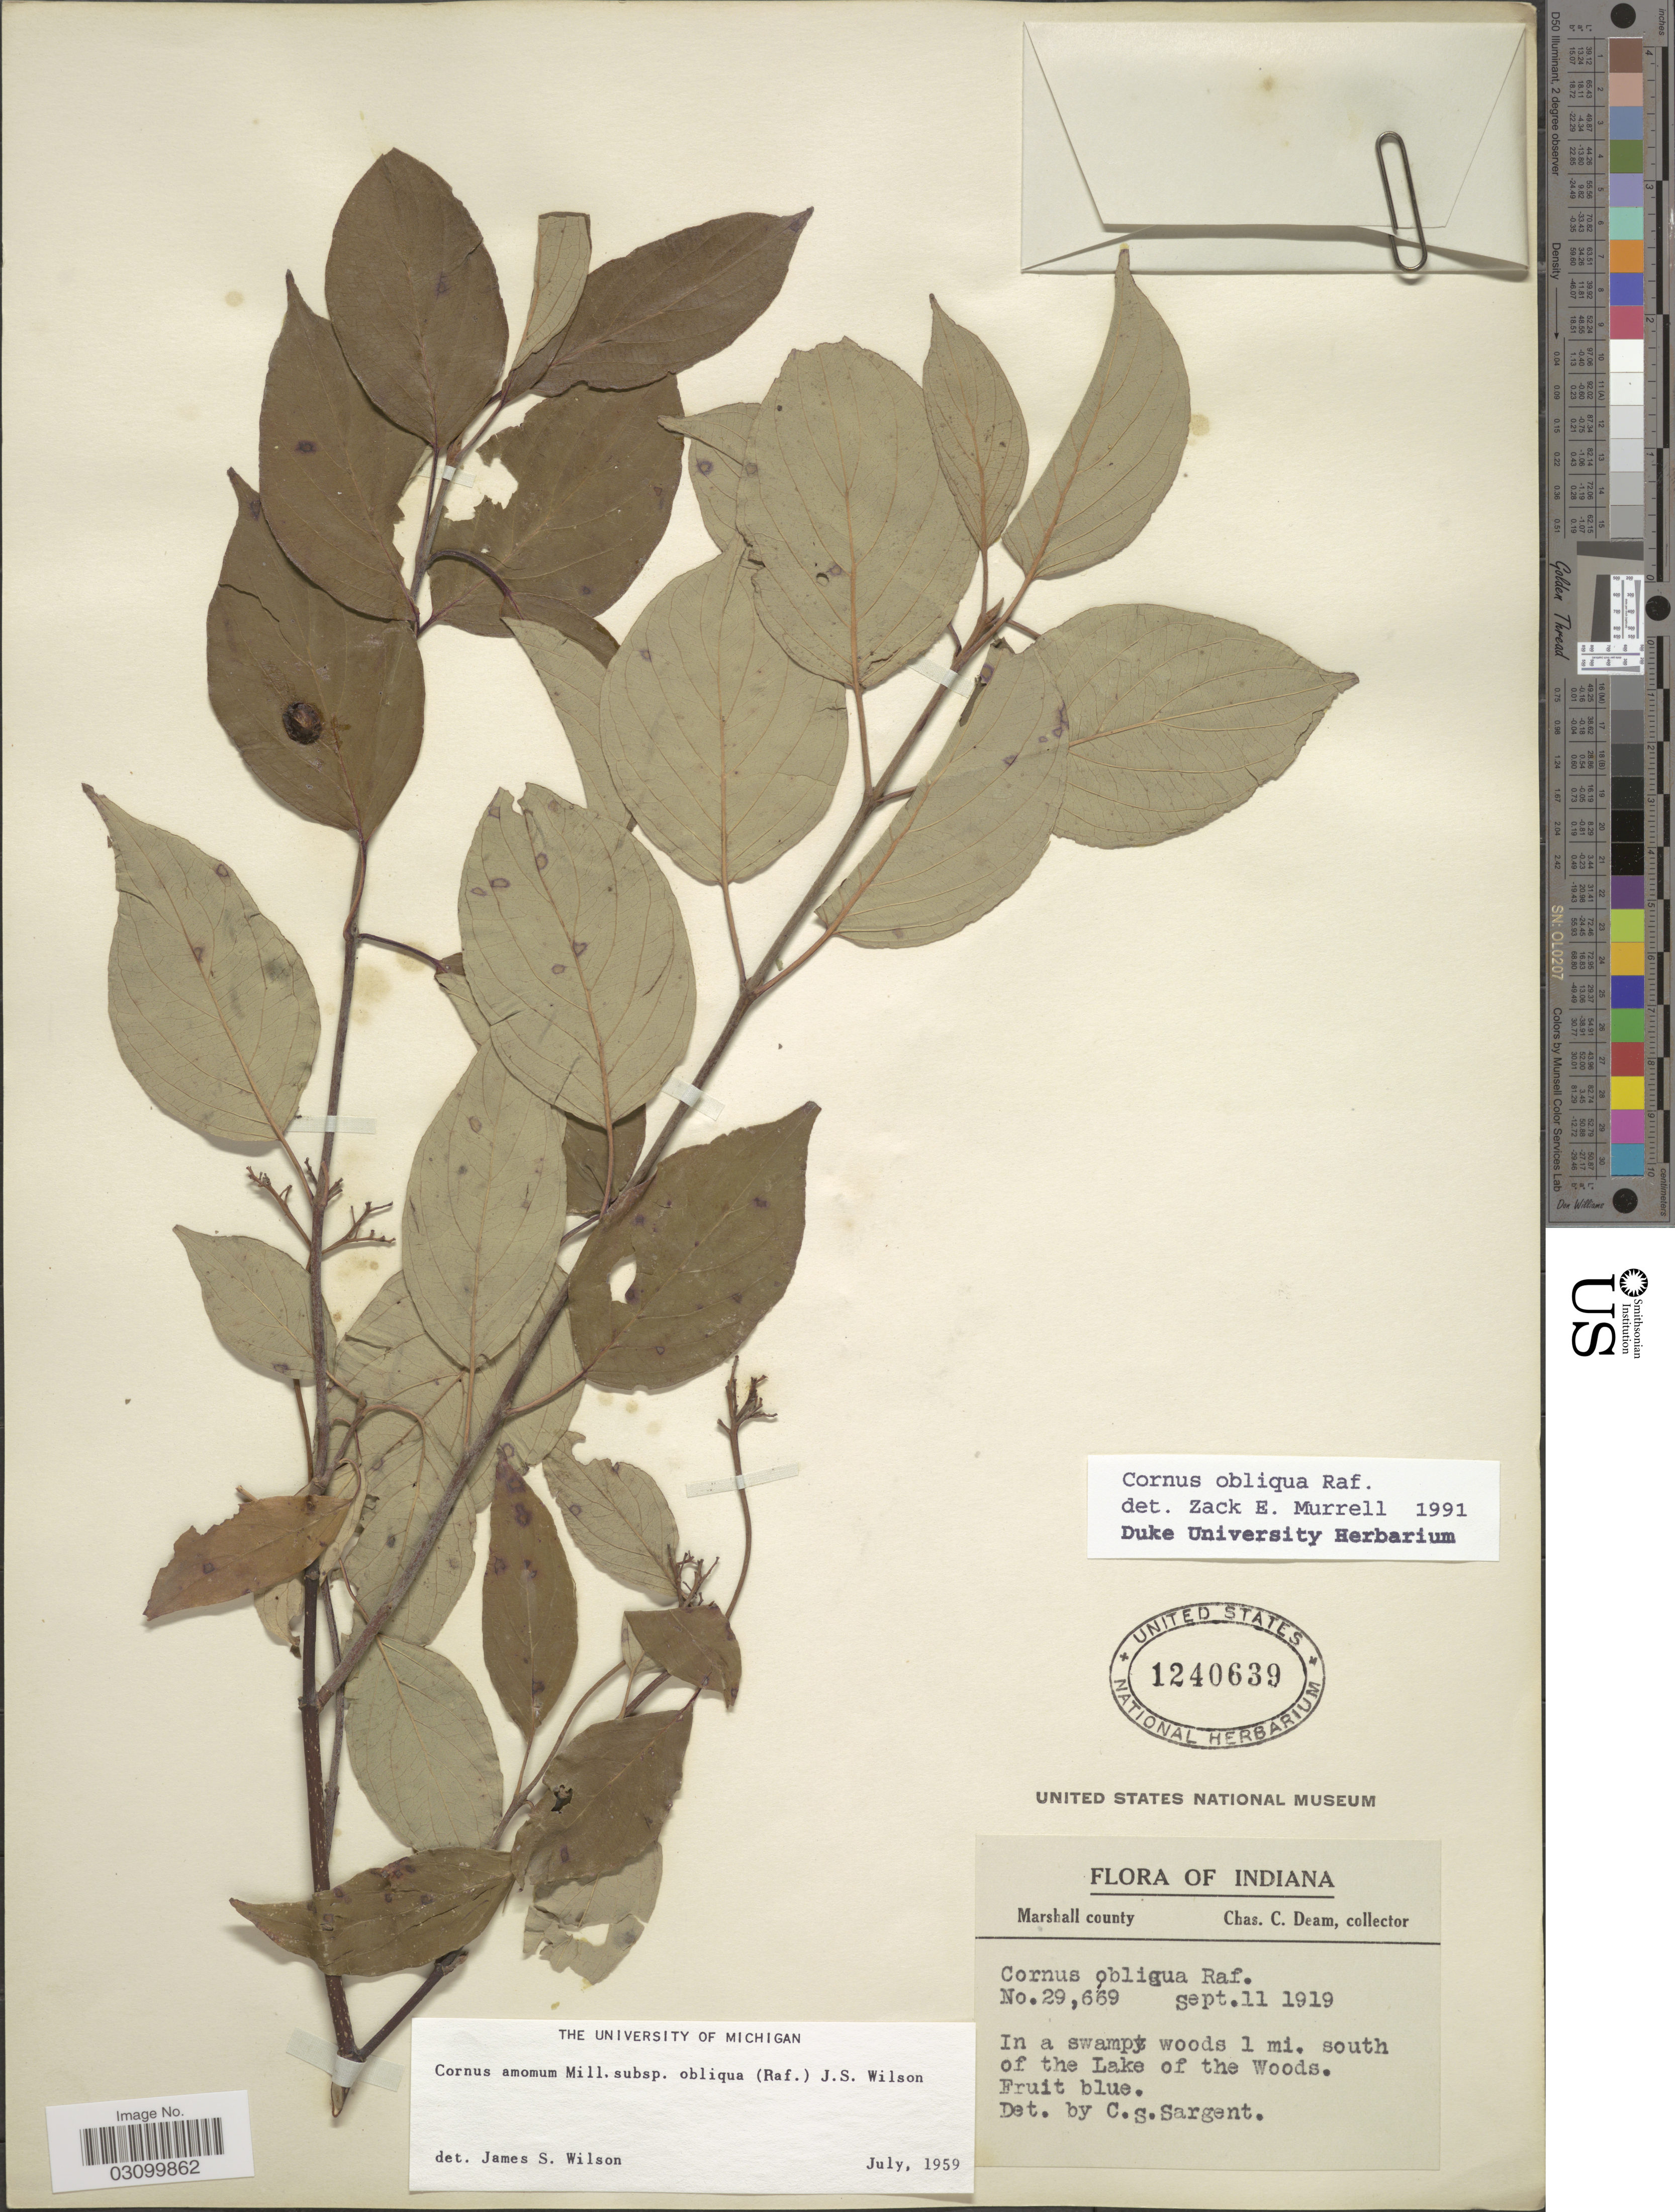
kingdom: Plantae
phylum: Tracheophyta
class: Magnoliopsida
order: Cornales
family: Cornaceae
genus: Cornus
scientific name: Cornus obliqua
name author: Raf.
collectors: C. C. Deam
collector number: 29669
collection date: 1919-09-11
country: United States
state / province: Indiana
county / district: Marshall Co.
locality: In a swampy woods 1 mi. south of the Lake of the Woods.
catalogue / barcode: US 1240639